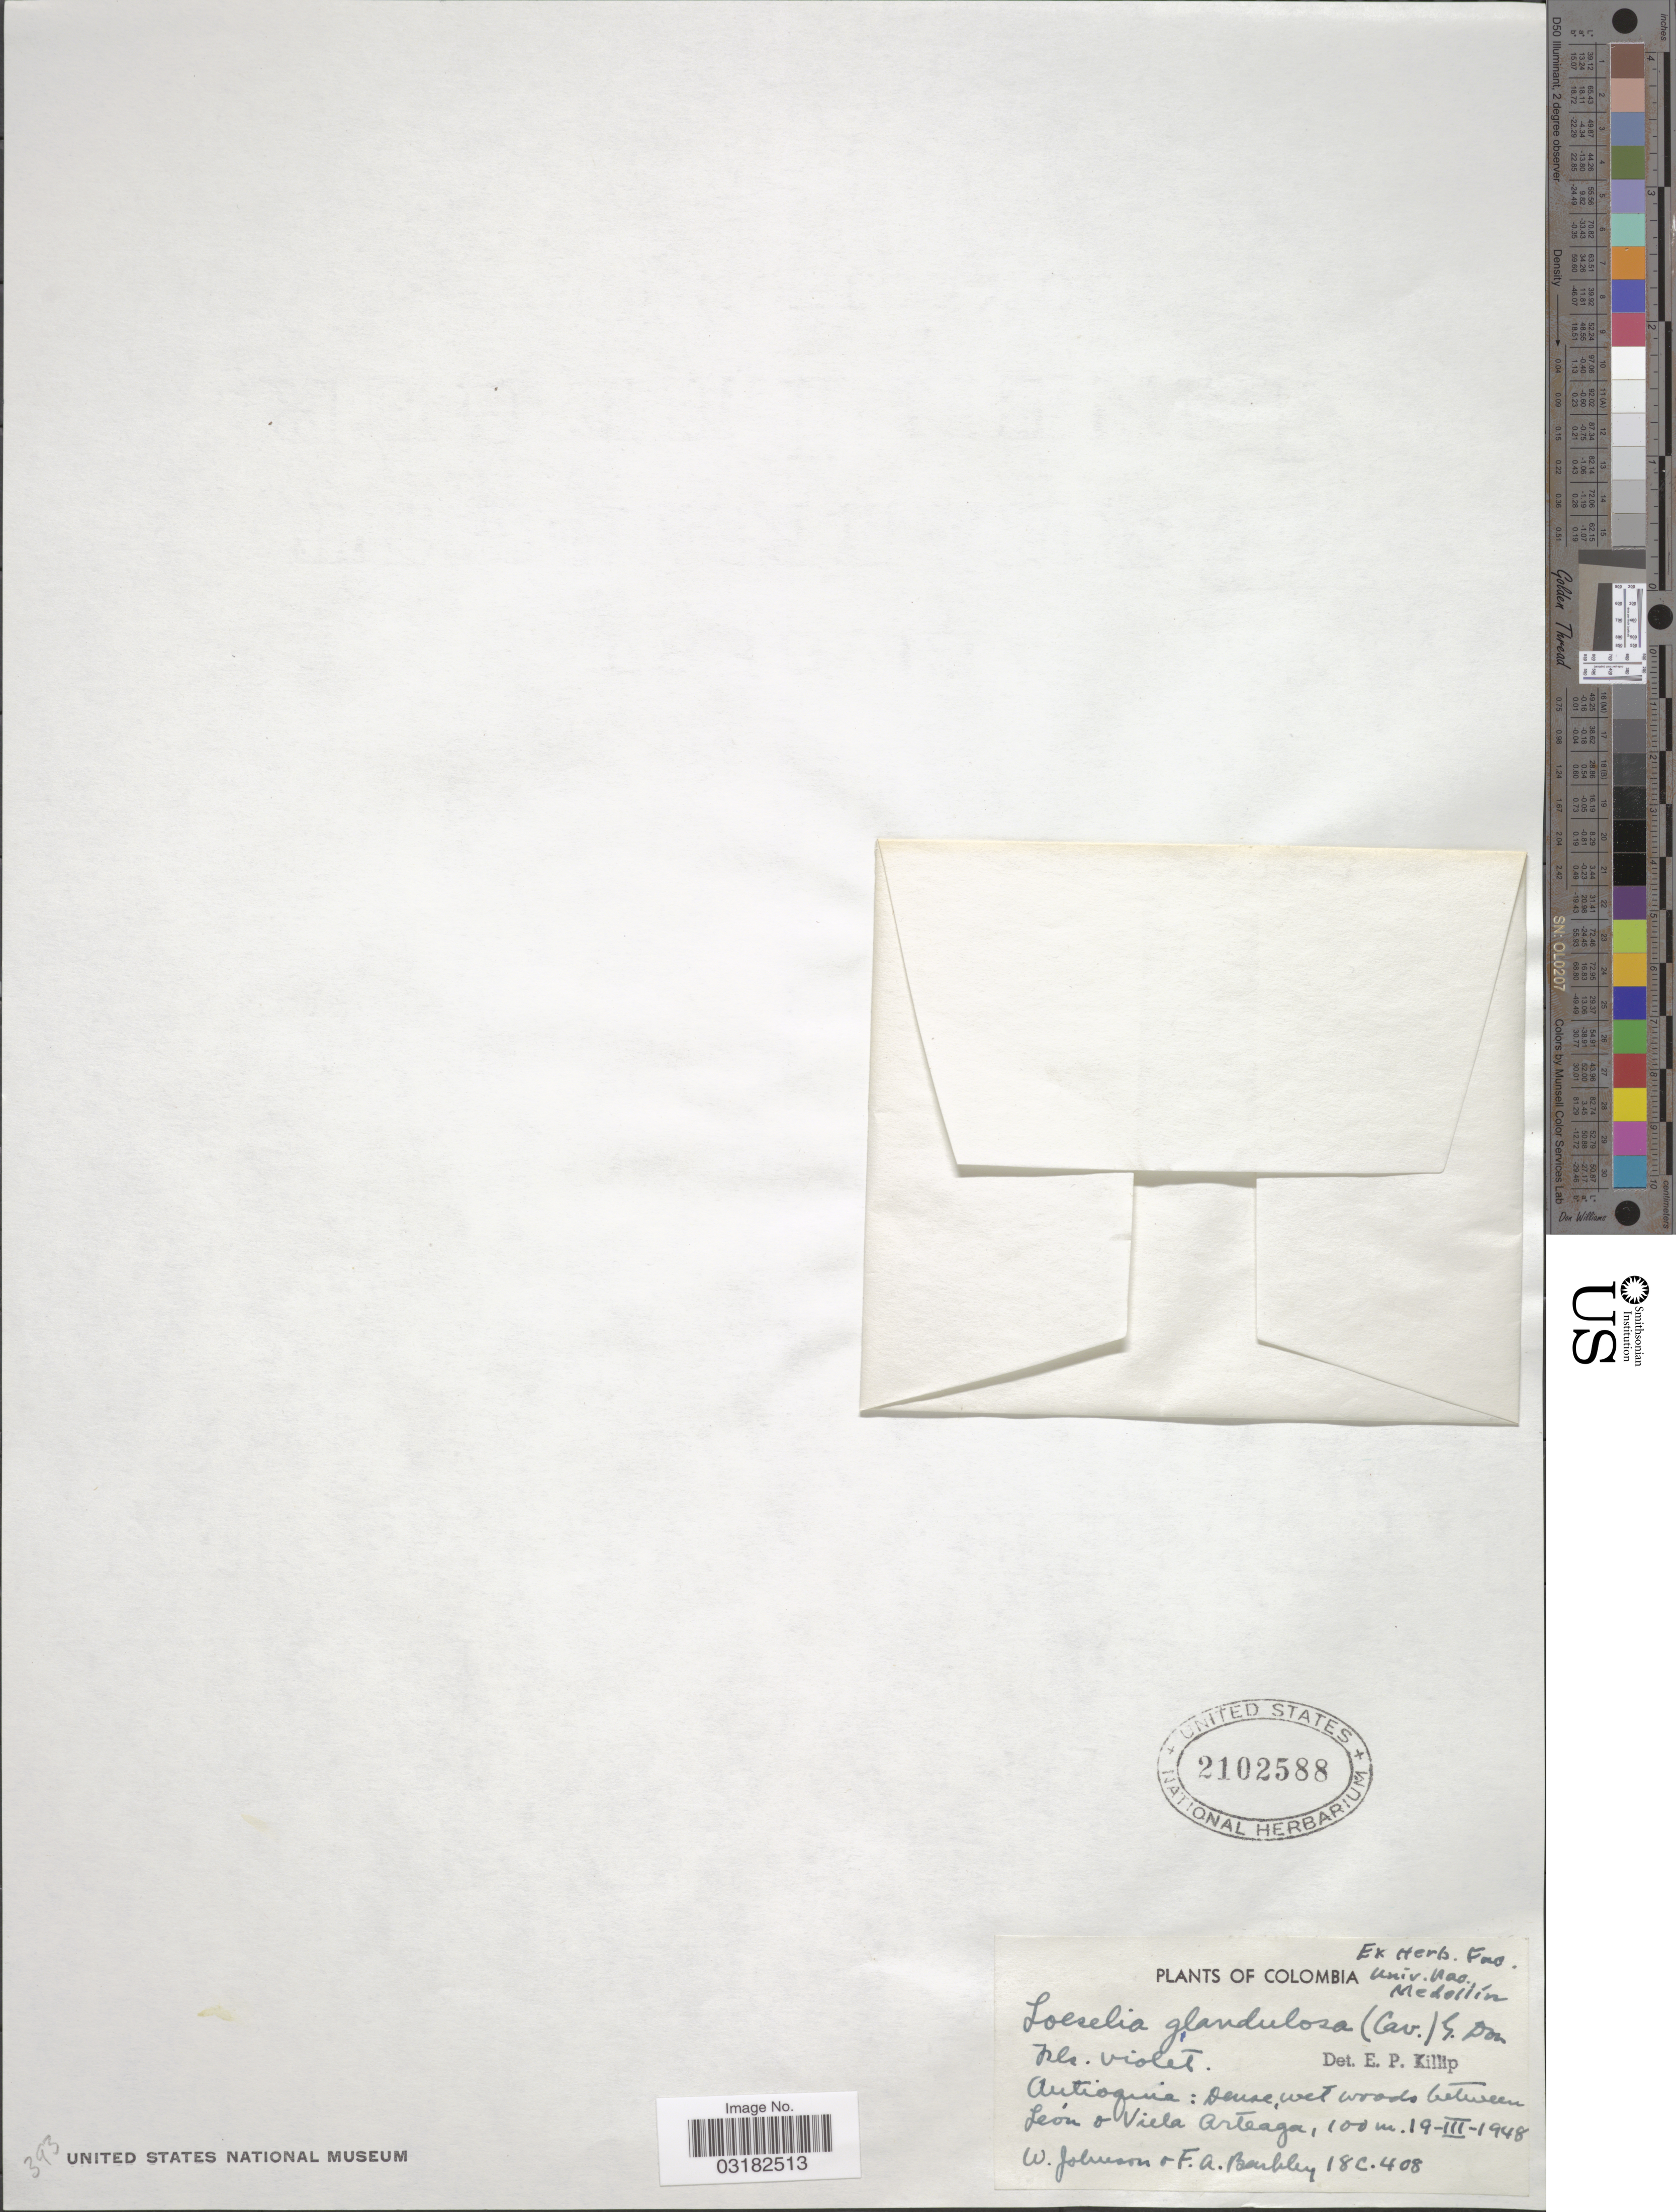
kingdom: Plantae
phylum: Tracheophyta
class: Magnoliopsida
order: Ericales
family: Polemoniaceae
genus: Loeselia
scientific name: Loeselia glandulosa subsp. conglomerata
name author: (Kunth) Brand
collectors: W. Johnson & F. A. Barkley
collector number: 18c.408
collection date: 1948-03-19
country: Colombia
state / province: Antioquia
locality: Dense, wet woods between León and Viela Arteaga.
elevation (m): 100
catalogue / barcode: US 2102588